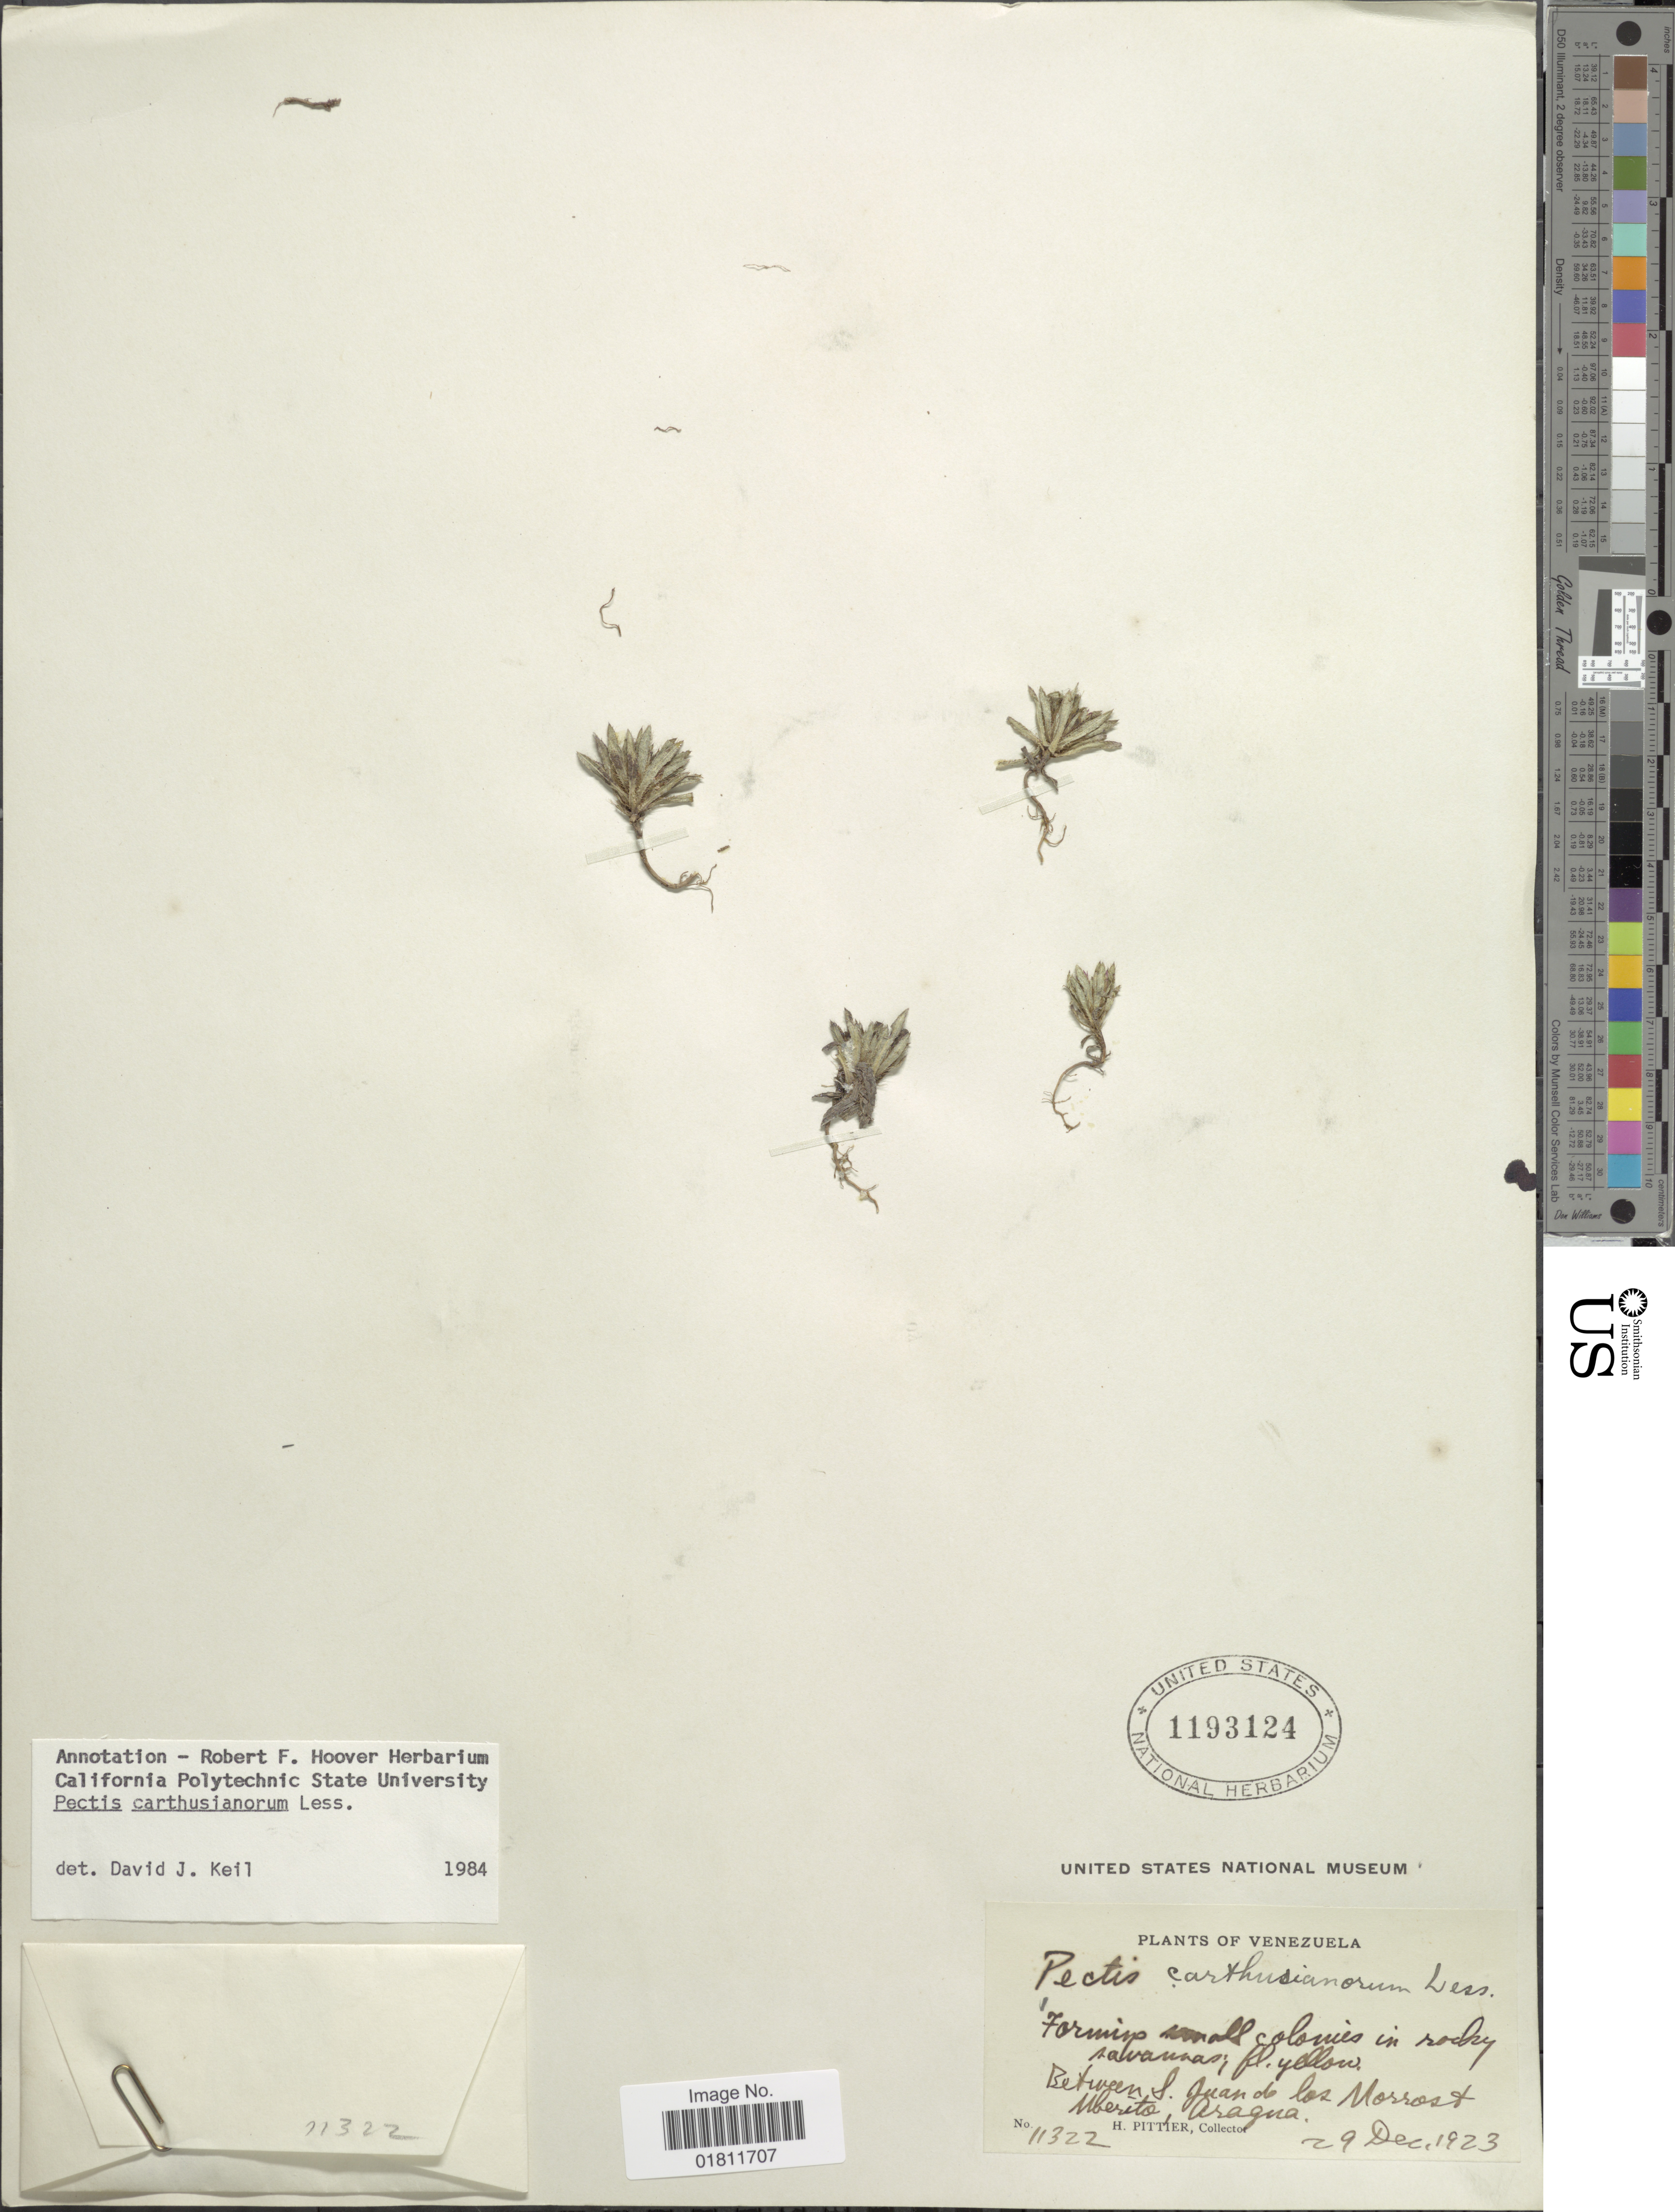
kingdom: Plantae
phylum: Tracheophyta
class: Magnoliopsida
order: Asterales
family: Asteraceae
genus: Pectis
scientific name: Pectis carthusianorum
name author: Less.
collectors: H. F. Pittier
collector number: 11322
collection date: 1923-12-29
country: Venezuela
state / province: Aragua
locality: Between S. Juan de los Morrost Mberito, Aragua.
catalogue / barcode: US 1193124